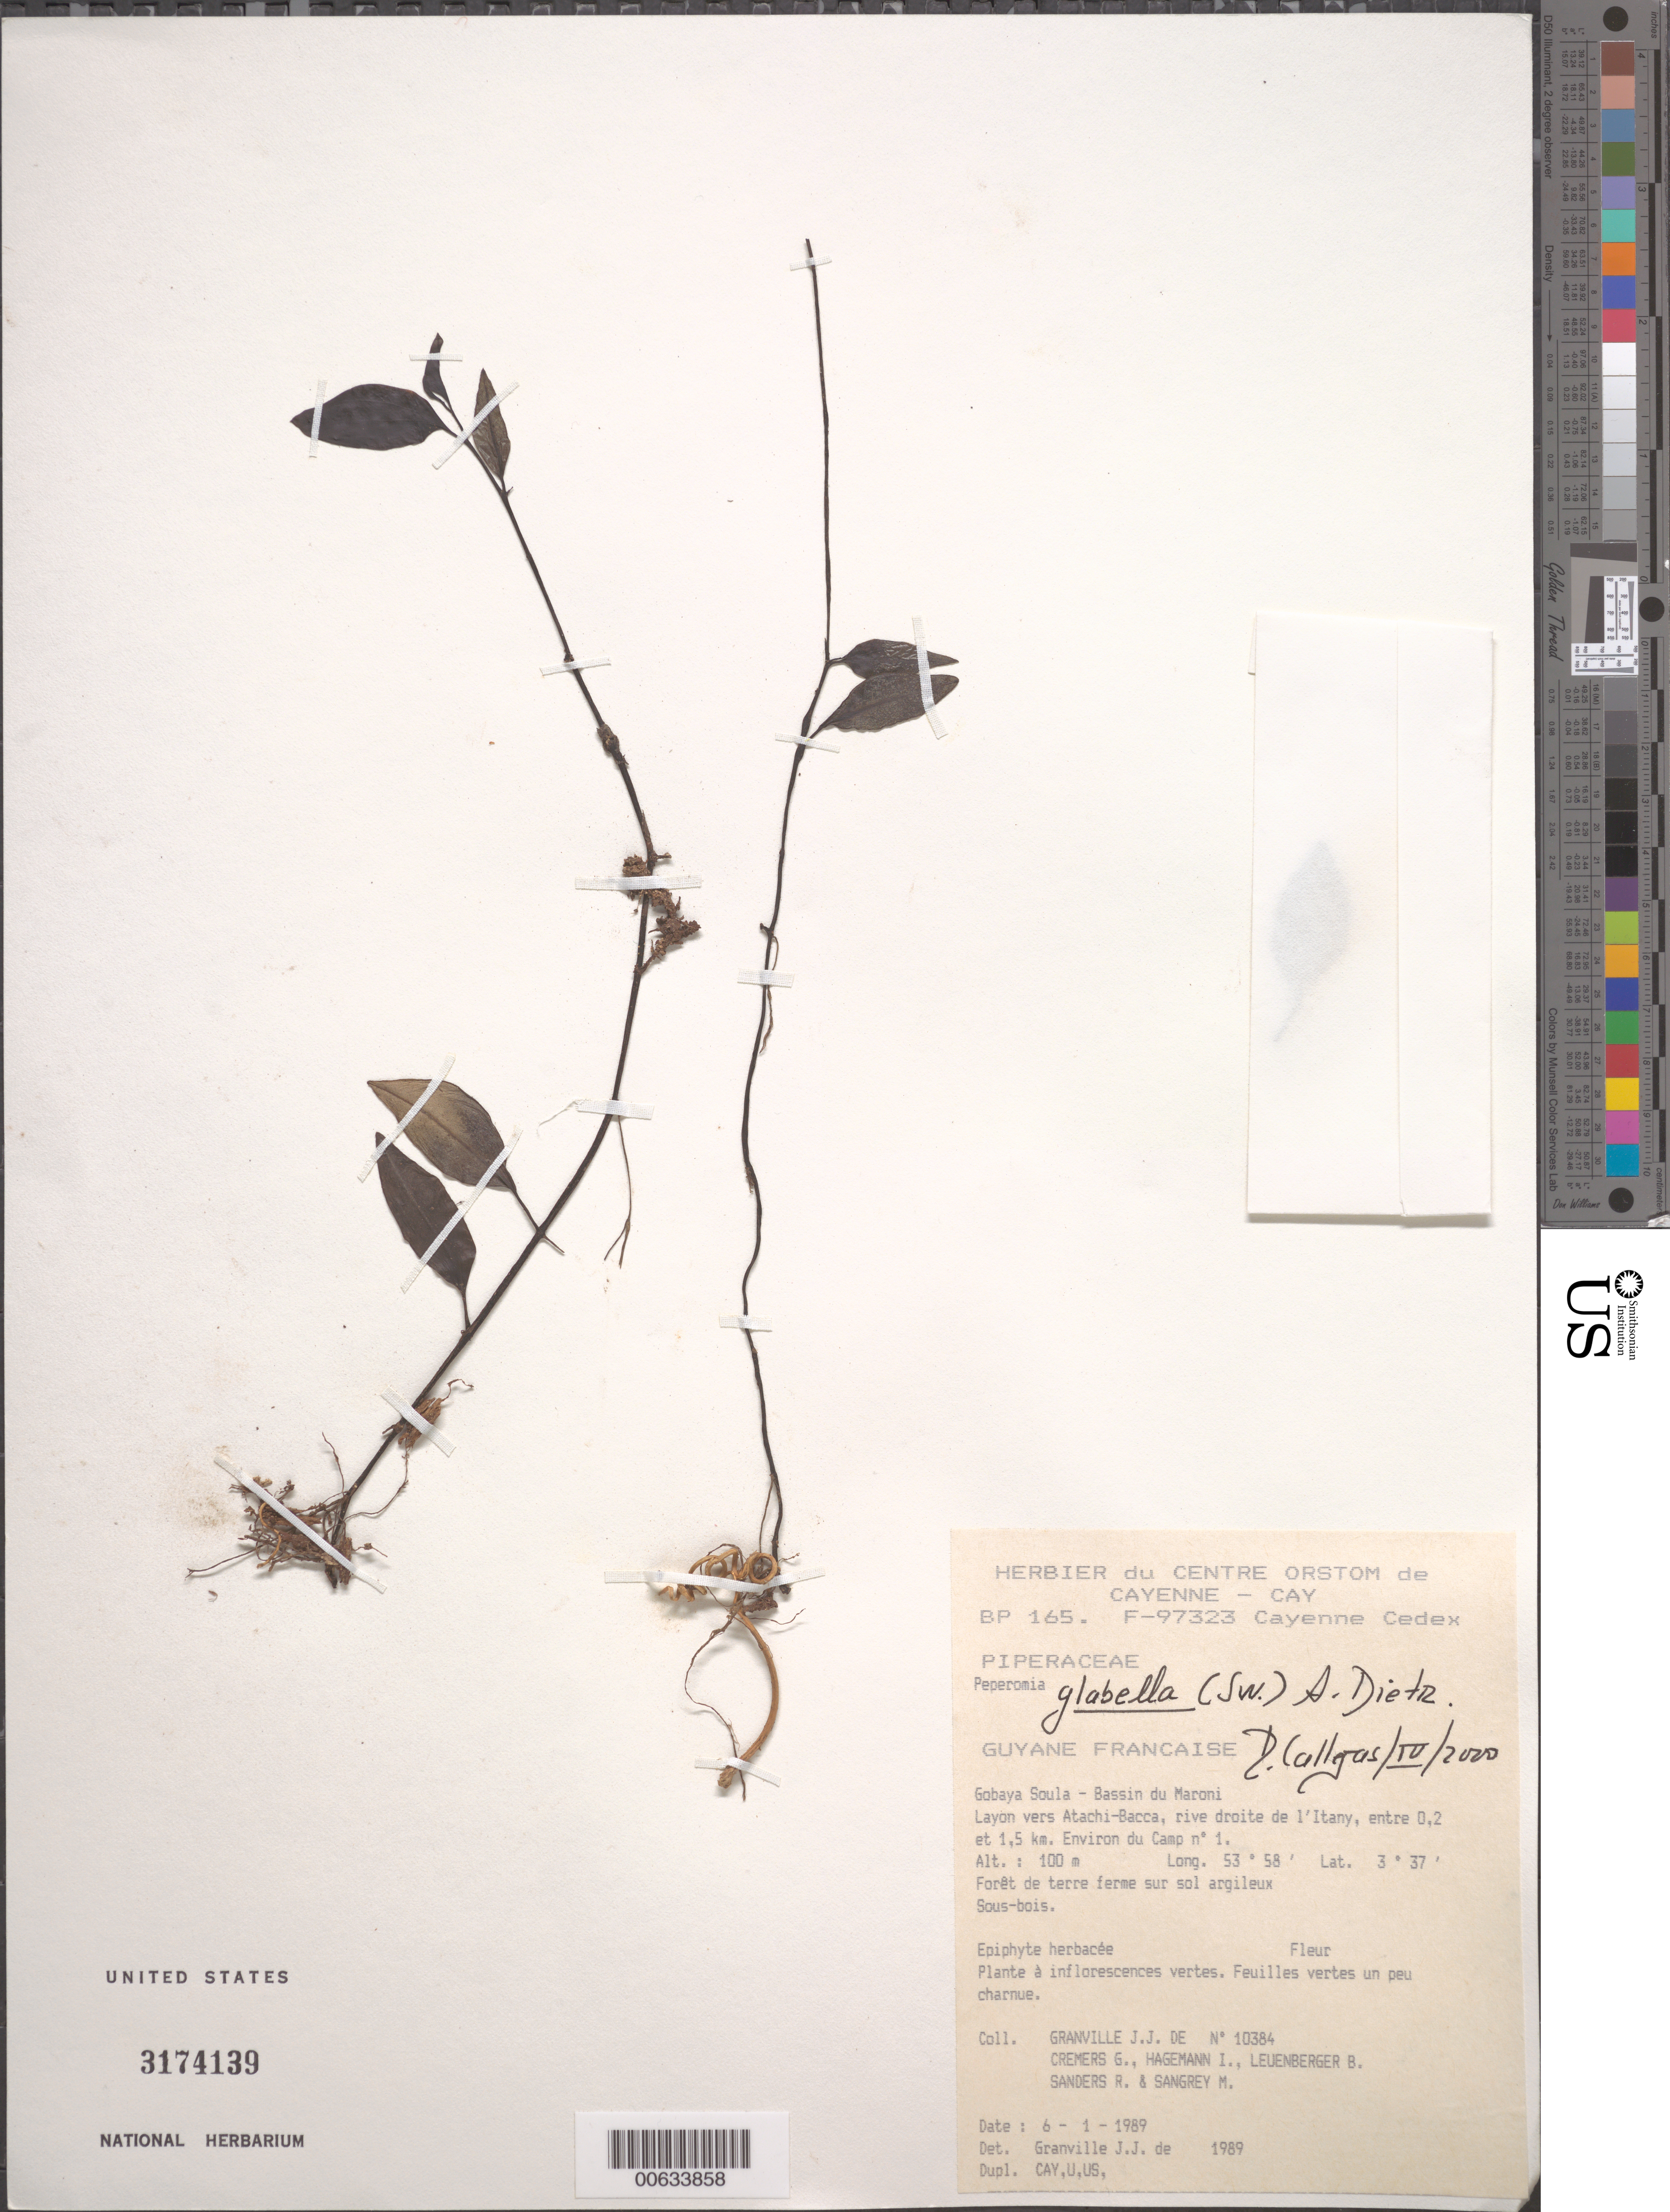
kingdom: Plantae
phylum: Tracheophyta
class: Magnoliopsida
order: Piperales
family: Piperaceae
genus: Peperomia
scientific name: Peperomia glabella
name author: (Sw.) A. Dietr.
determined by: Callejas, Ricardo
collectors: J.-J. de Granville, G. Cremers, J. Hagemann, B. E. Leuenberger & M. S. Sangrey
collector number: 10384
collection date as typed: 6-Jan-89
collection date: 1989-01-06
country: French Guiana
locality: Gobaya Soula, Bassin du Maroni, layon vers Monts Atachi-Bacca, rive droite de l'Itany, entre 0.2 et 1.5 km. Env. De camp 1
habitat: Forest on terra ferma, clay soil; understory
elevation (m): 100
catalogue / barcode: US 3174139